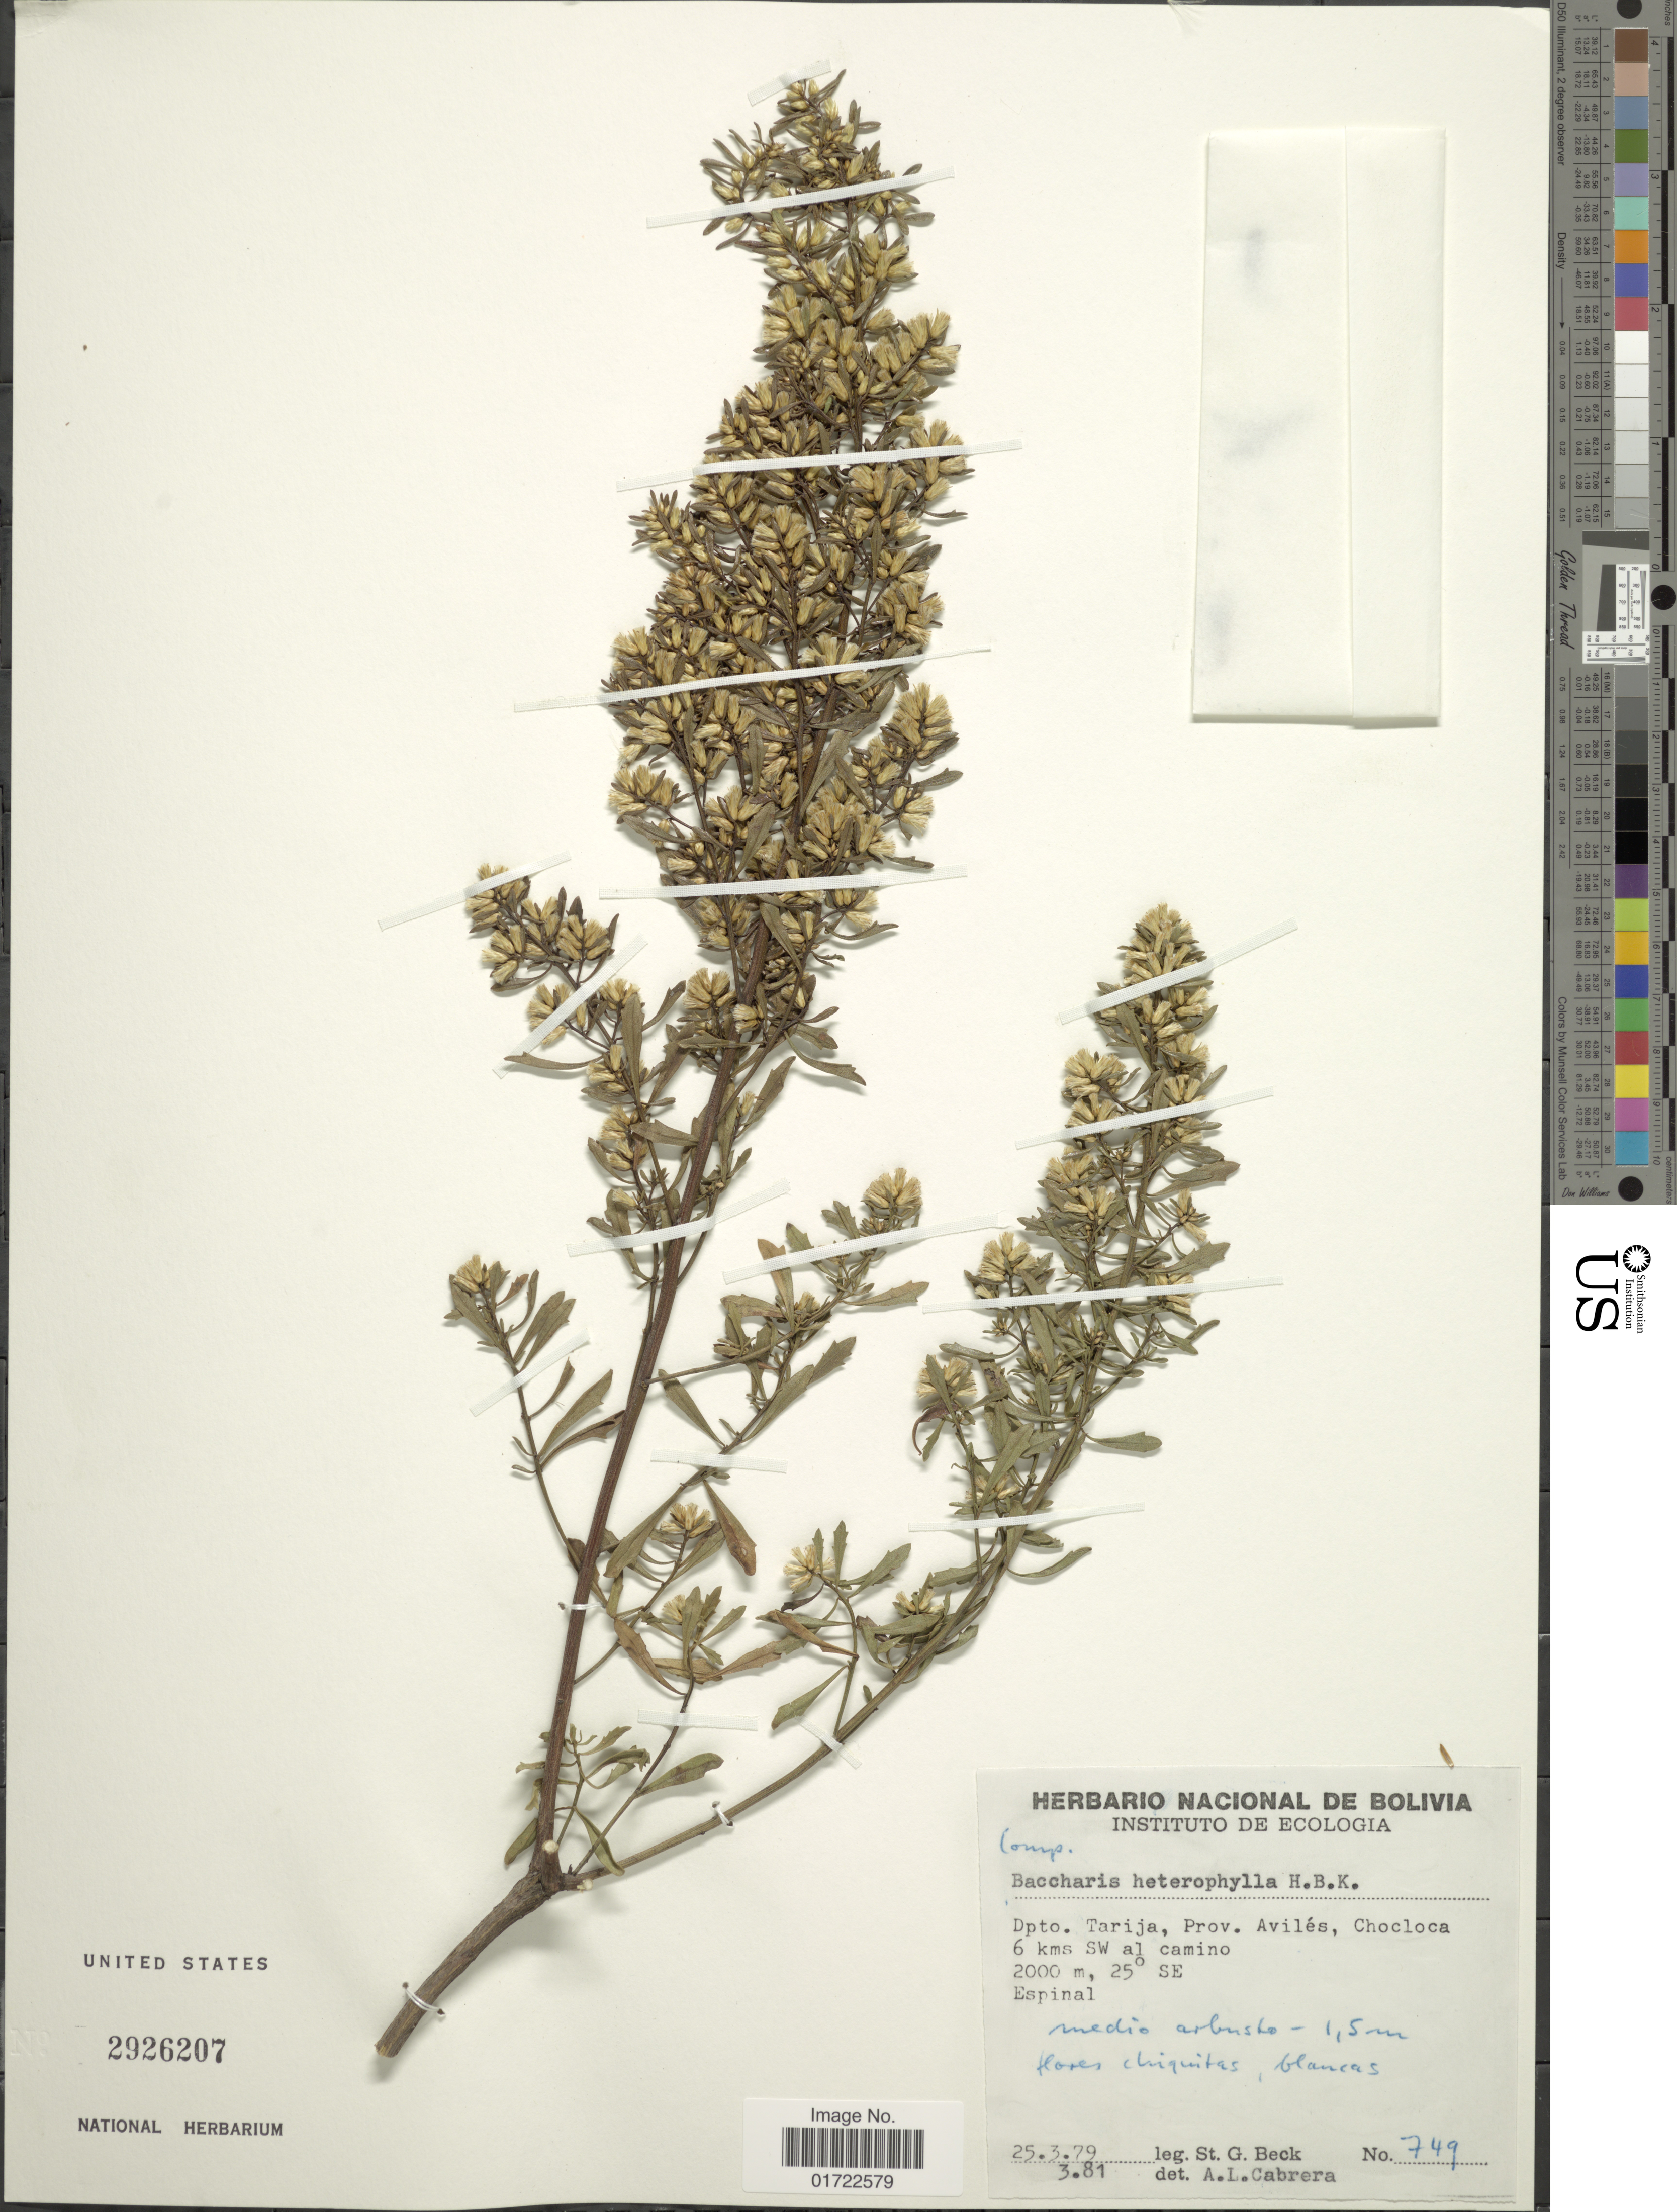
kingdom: Plantae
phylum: Tracheophyta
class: Magnoliopsida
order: Asterales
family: Asteraceae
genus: Baccharis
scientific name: Baccharis heterophylla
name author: Kunth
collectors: S. G. Beck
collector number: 749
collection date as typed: Transcribed d/m/y: 25/3/79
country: Bolivia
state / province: Tarija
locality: Prov. Aviles, Chocloca 6 kms SW al camino, 25 ° SE, Espinal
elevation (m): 2000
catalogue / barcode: US 2926207